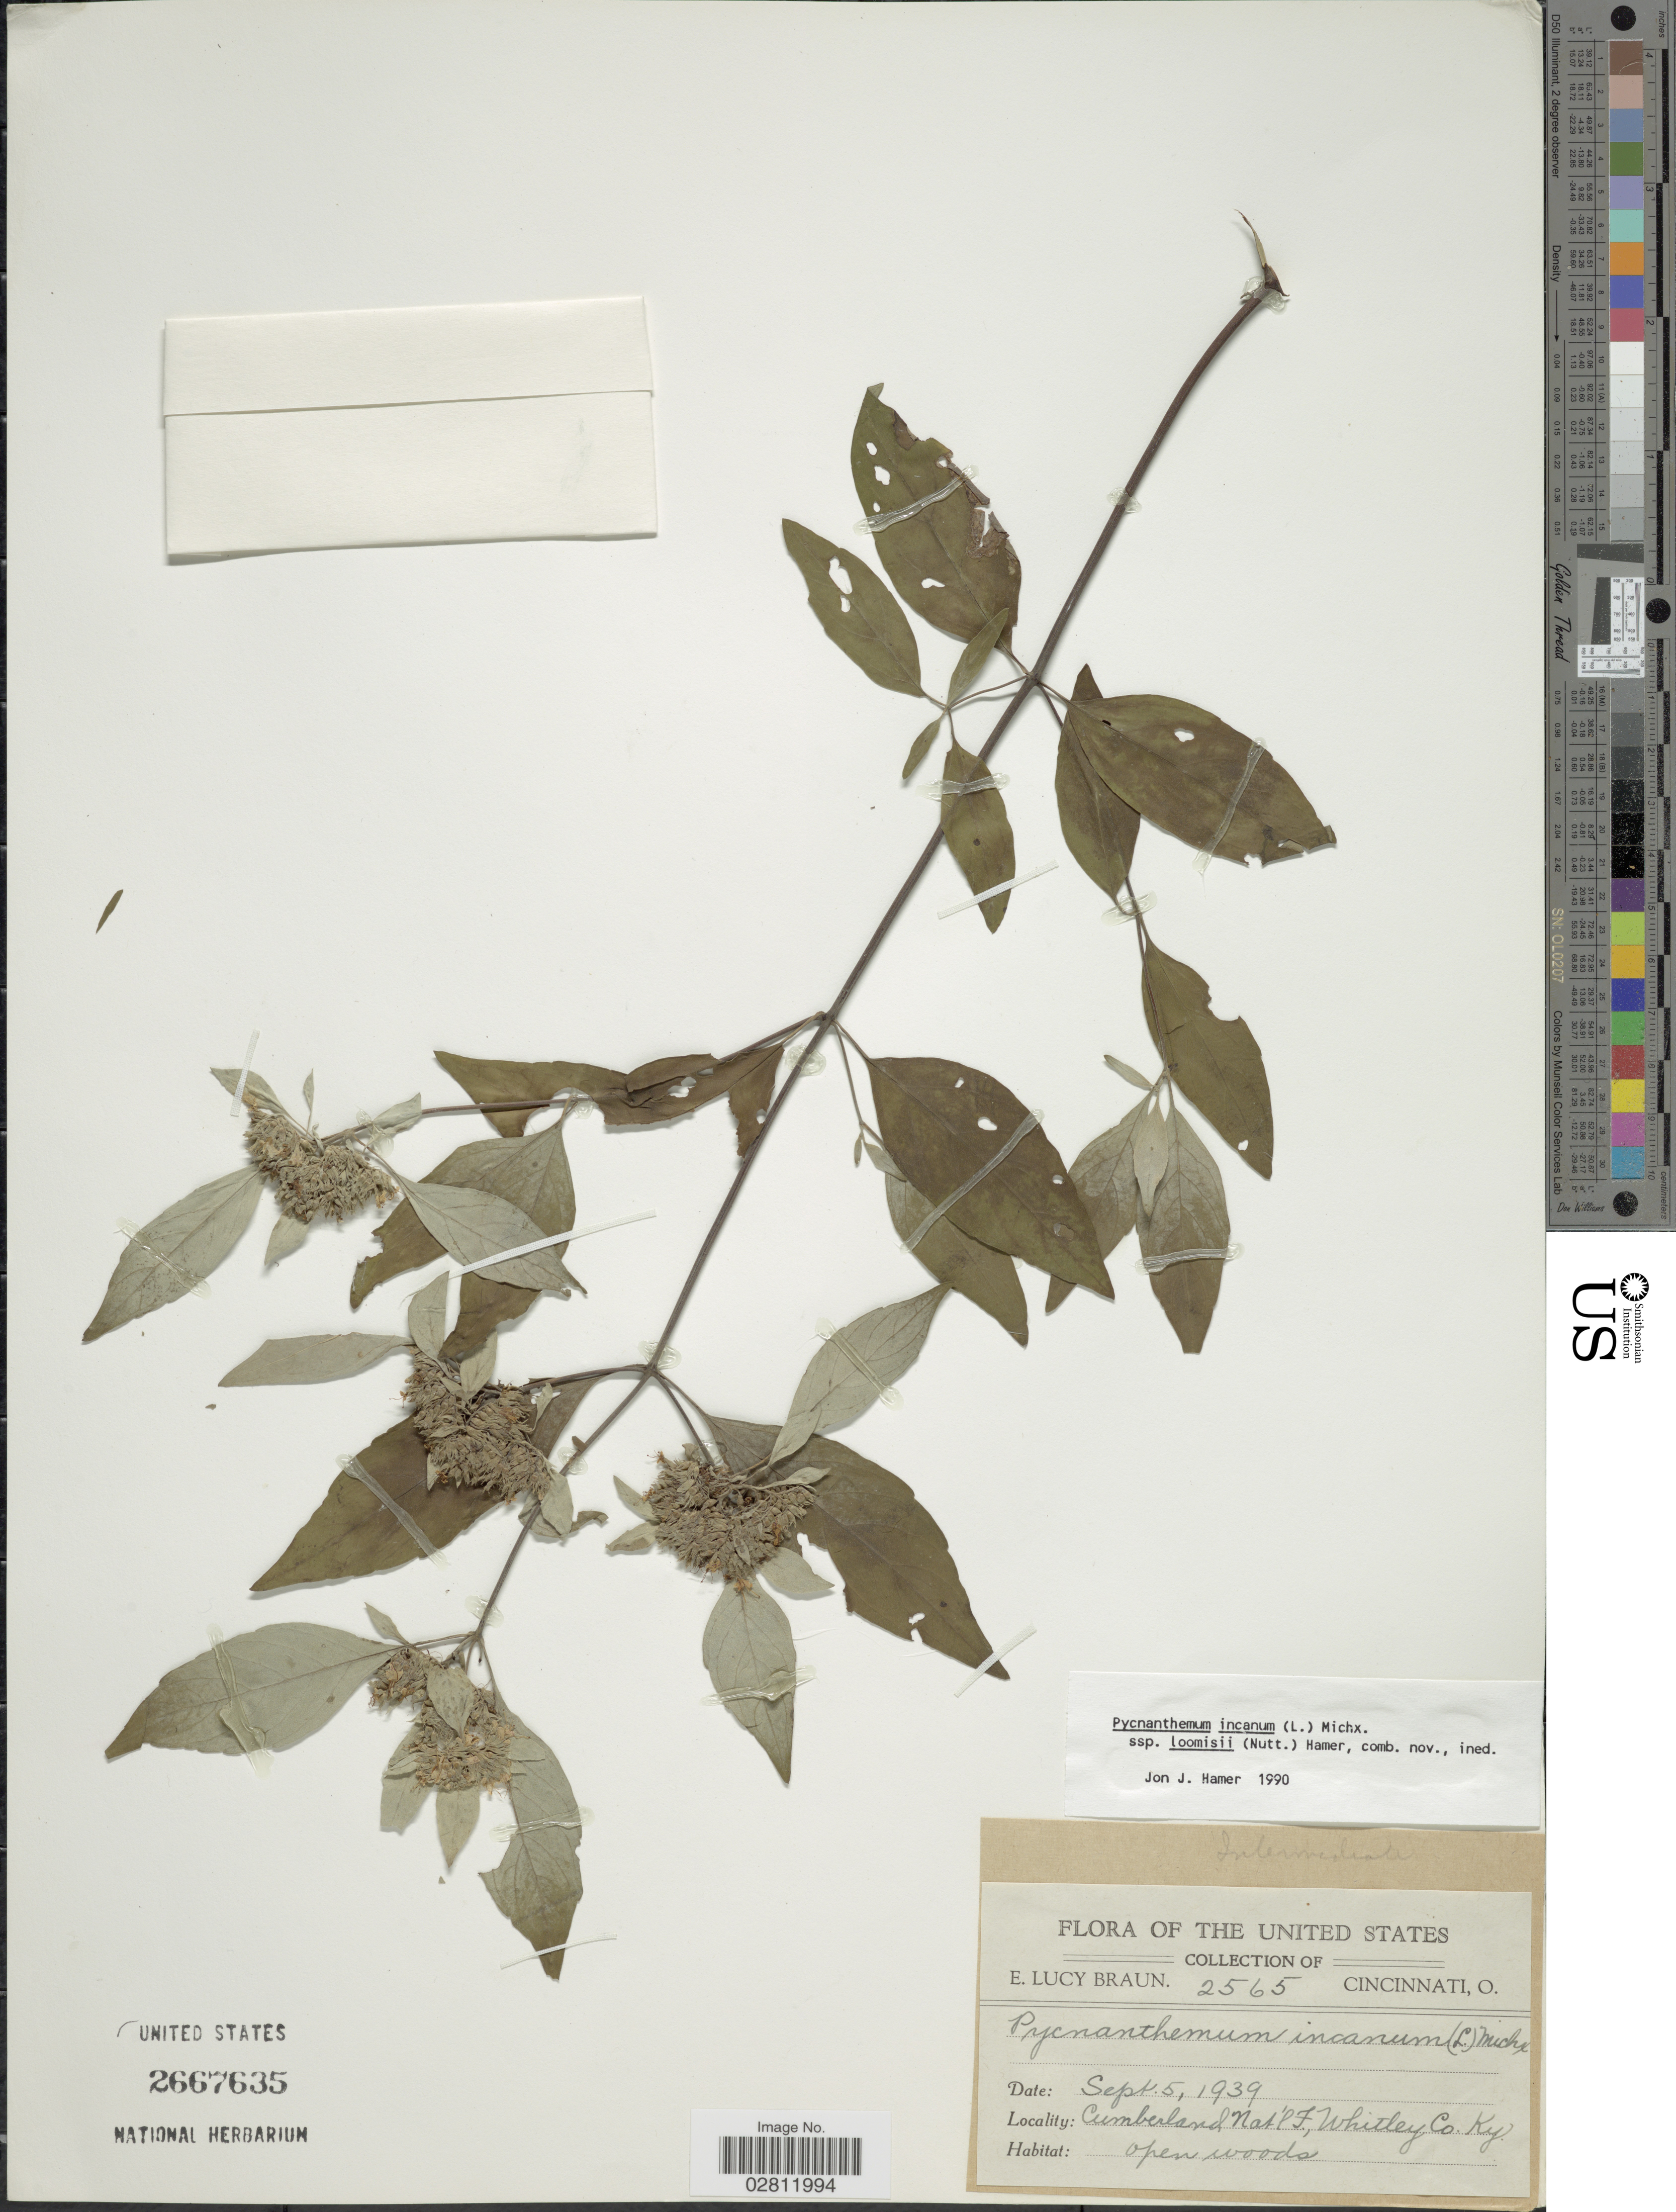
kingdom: Plantae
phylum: Tracheophyta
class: Magnoliopsida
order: Lamiales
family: Lamiaceae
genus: Pycnanthemum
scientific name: Pycnanthemum incanum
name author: (L.) Michx.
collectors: E. L. Braun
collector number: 2565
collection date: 1939-09-05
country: United States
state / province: Kentucky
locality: Cumberland Nat'l F., Whitley Co.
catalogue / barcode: US 2667635